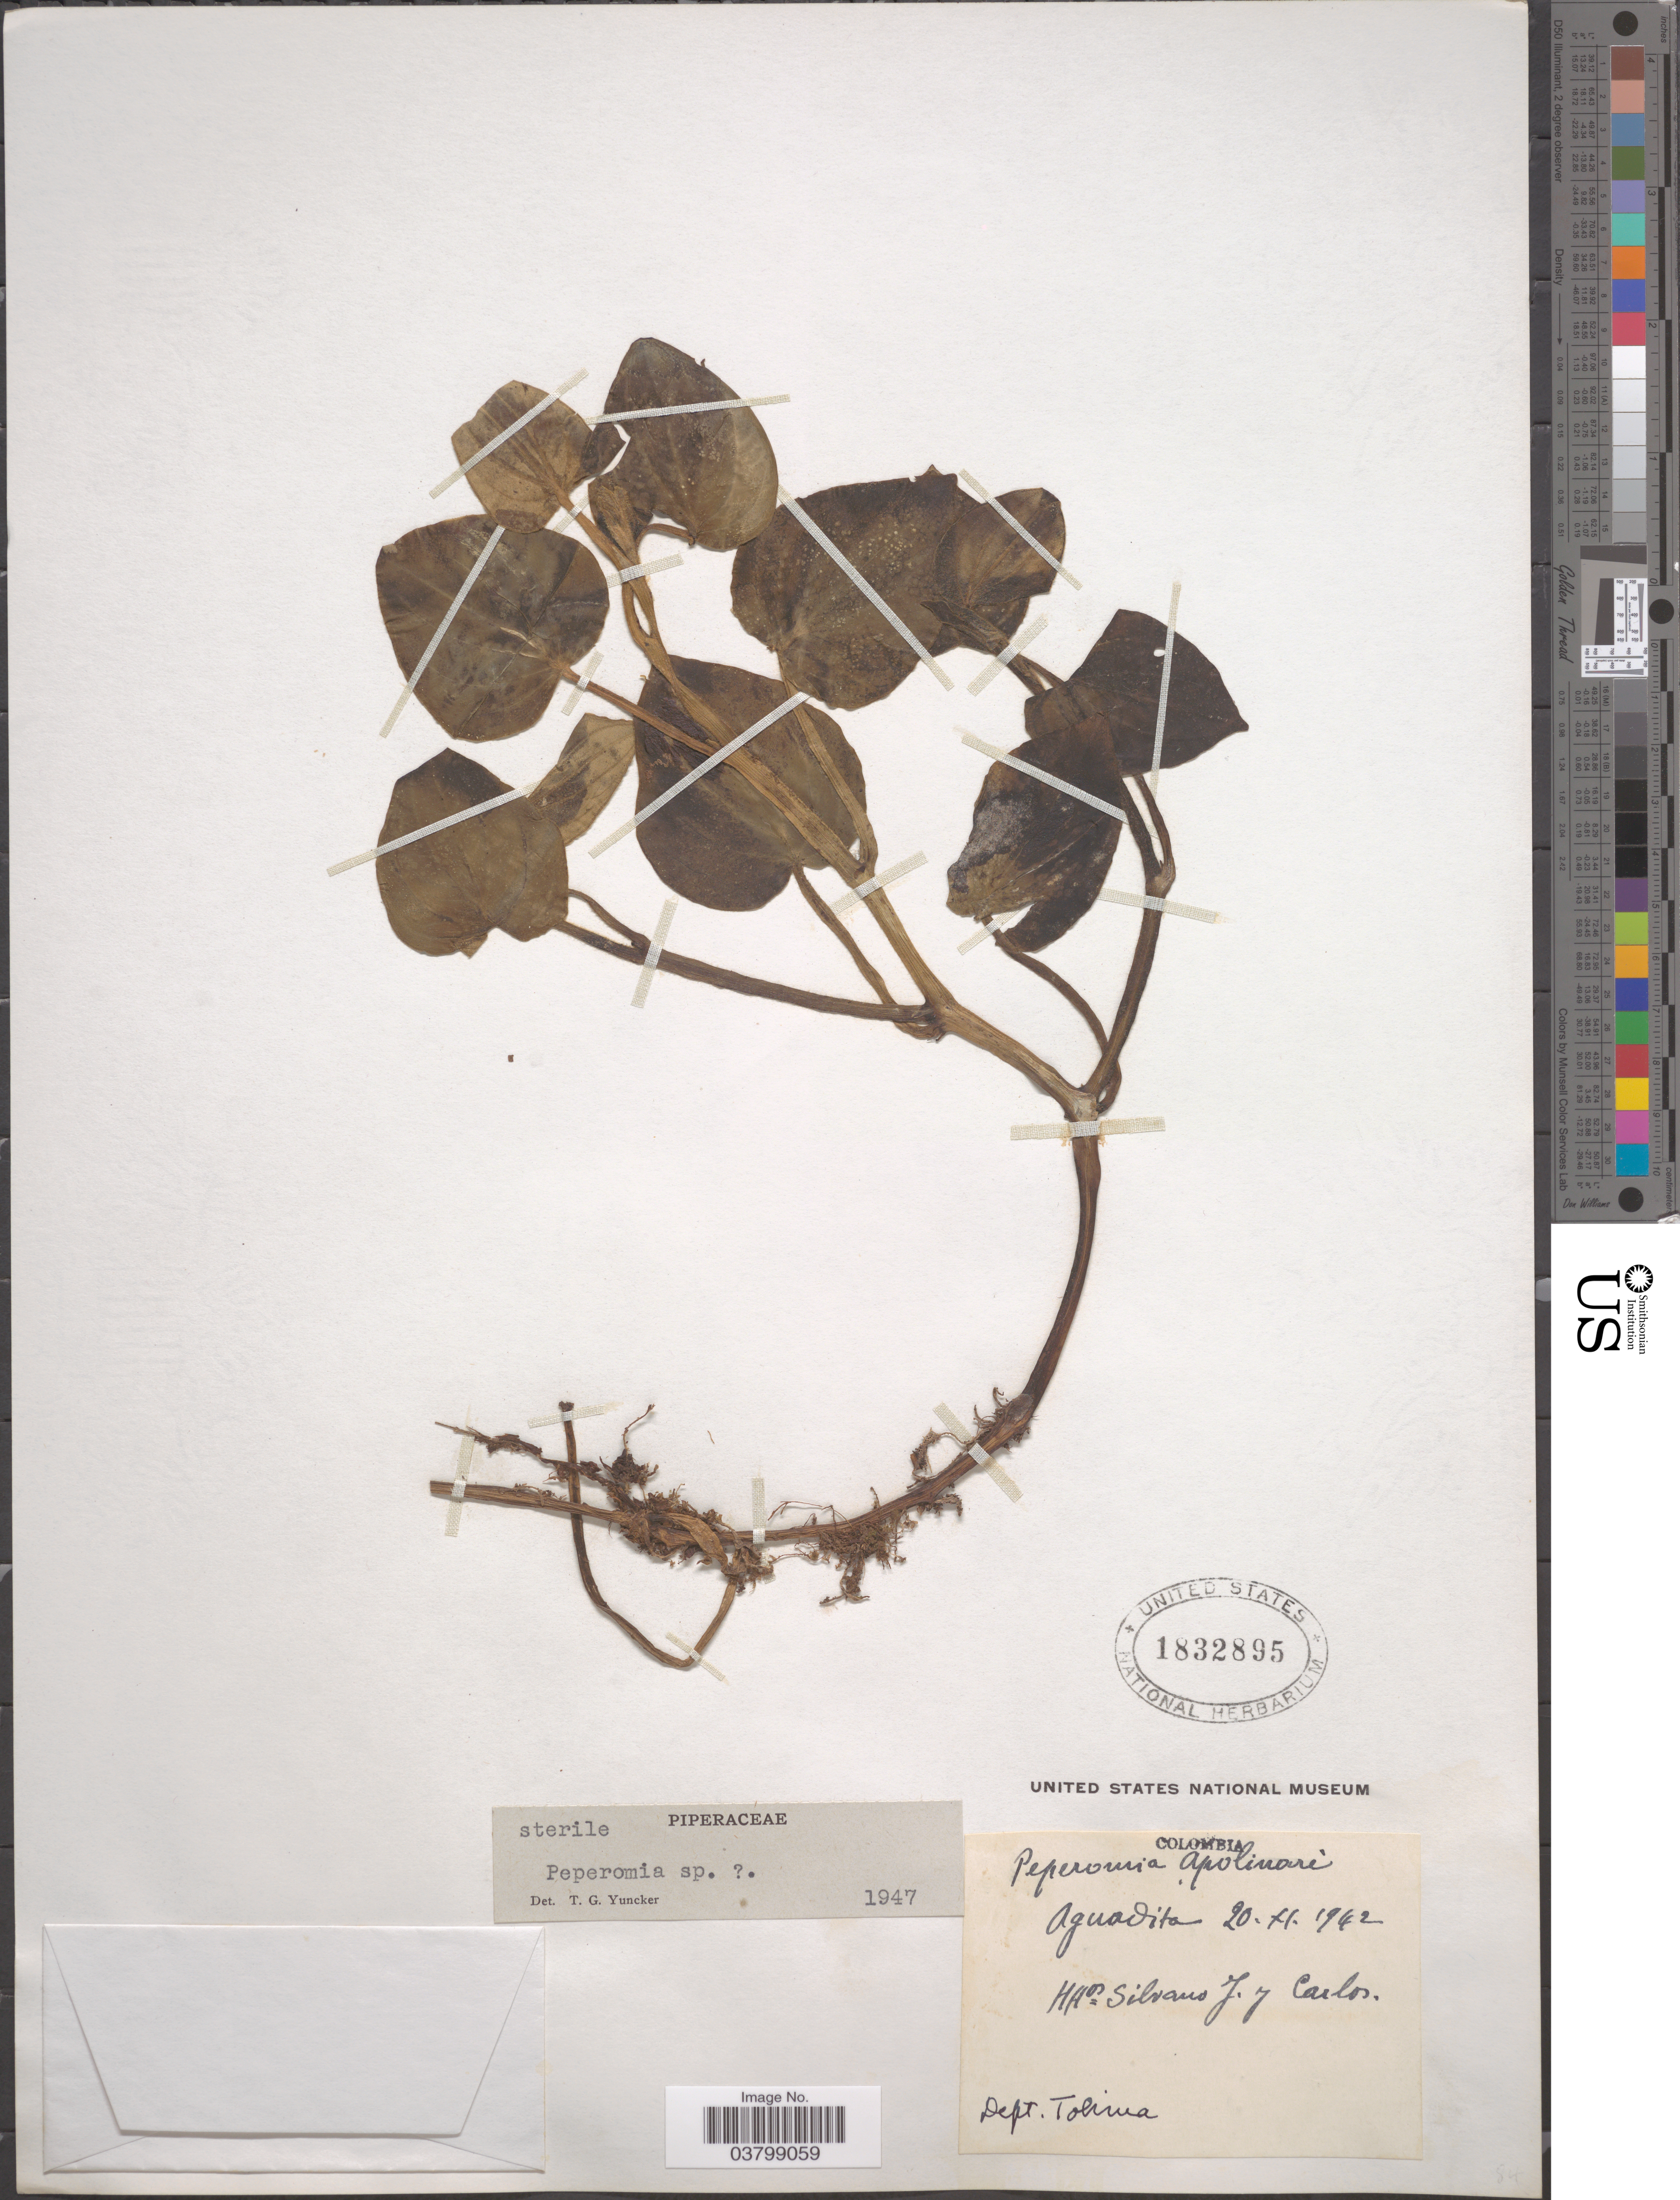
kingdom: Plantae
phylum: Tracheophyta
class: Magnoliopsida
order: Piperales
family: Piperaceae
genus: Peperomia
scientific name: Peperomia sp.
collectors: H. Silvano J. & Hno. Carlos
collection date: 1942-11-20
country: Colombia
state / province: Tolima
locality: Aguadita. Dept. Tolima.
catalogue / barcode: US 1832895